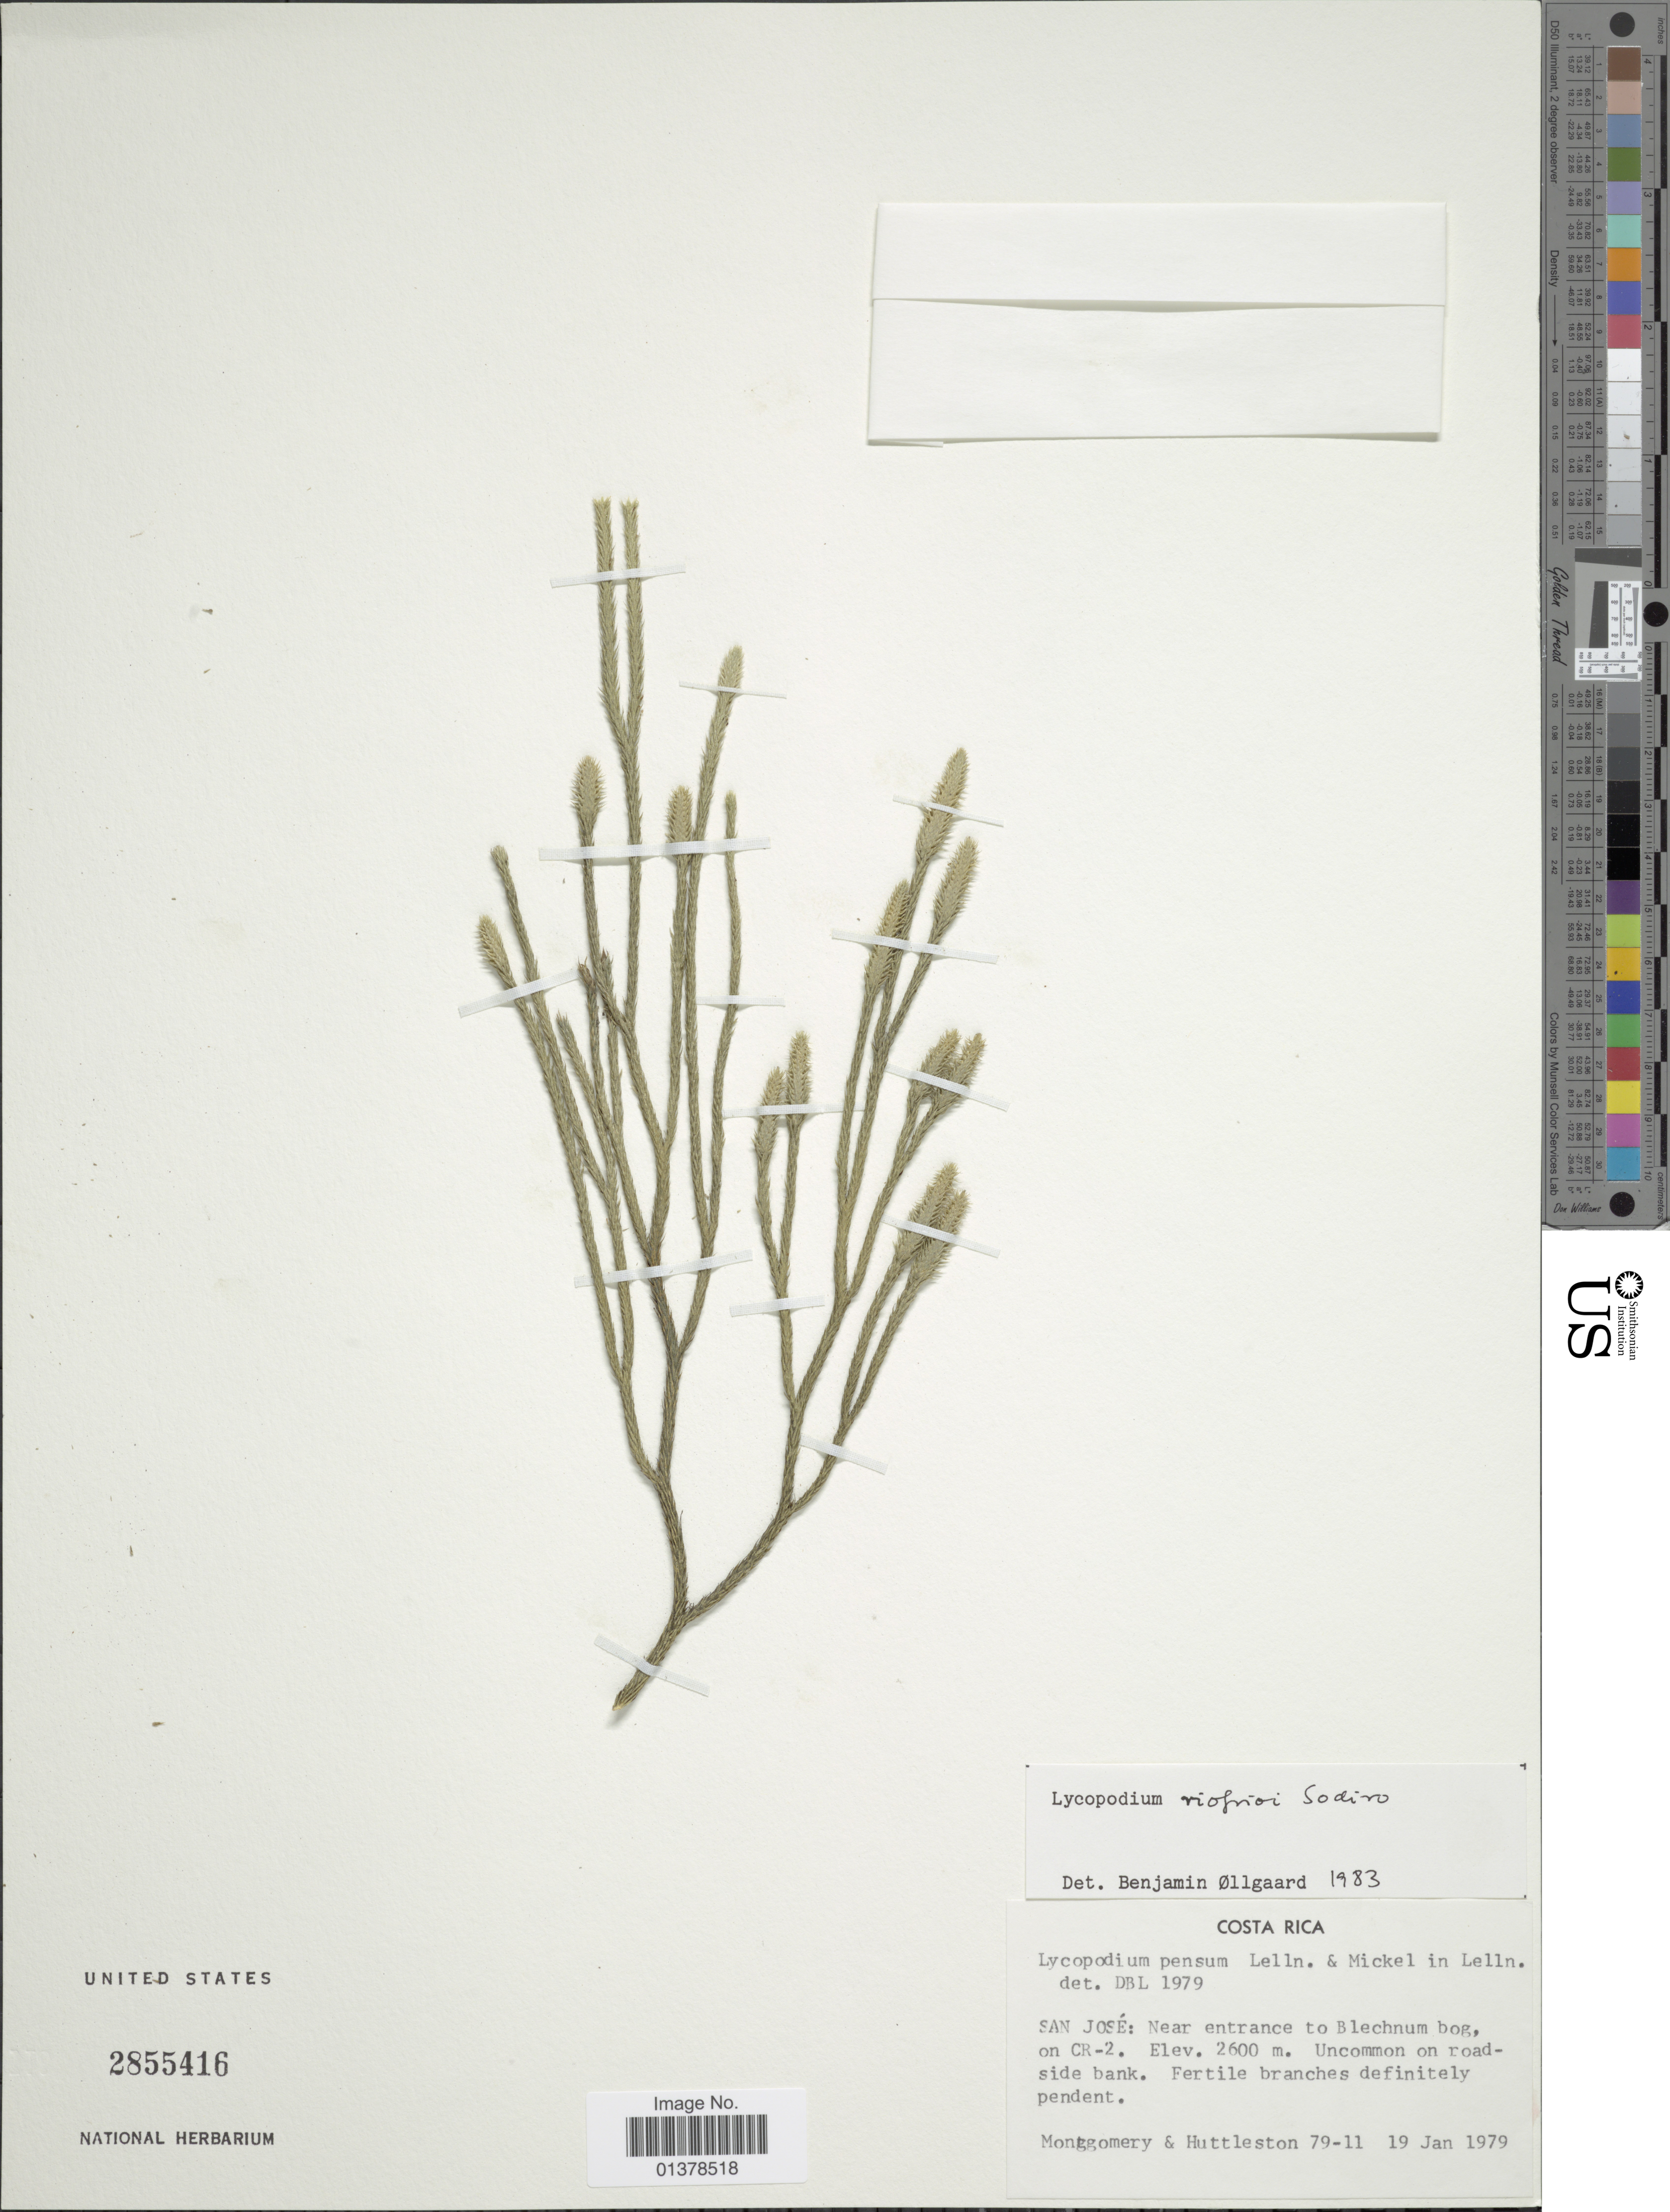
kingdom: Plantae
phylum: Tracheophyta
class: Lycopodiopsida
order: Lycopodiales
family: Lycopodiaceae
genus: Palhinhaea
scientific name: Palhinhaea riofrioi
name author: (Sodiro) Holub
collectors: Montgomery & Huttleston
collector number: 79-11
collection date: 1979-01-19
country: Costa Rica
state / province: San José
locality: Near entrance to Blenchum bog, on CR-2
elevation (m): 2600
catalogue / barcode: US 2855416